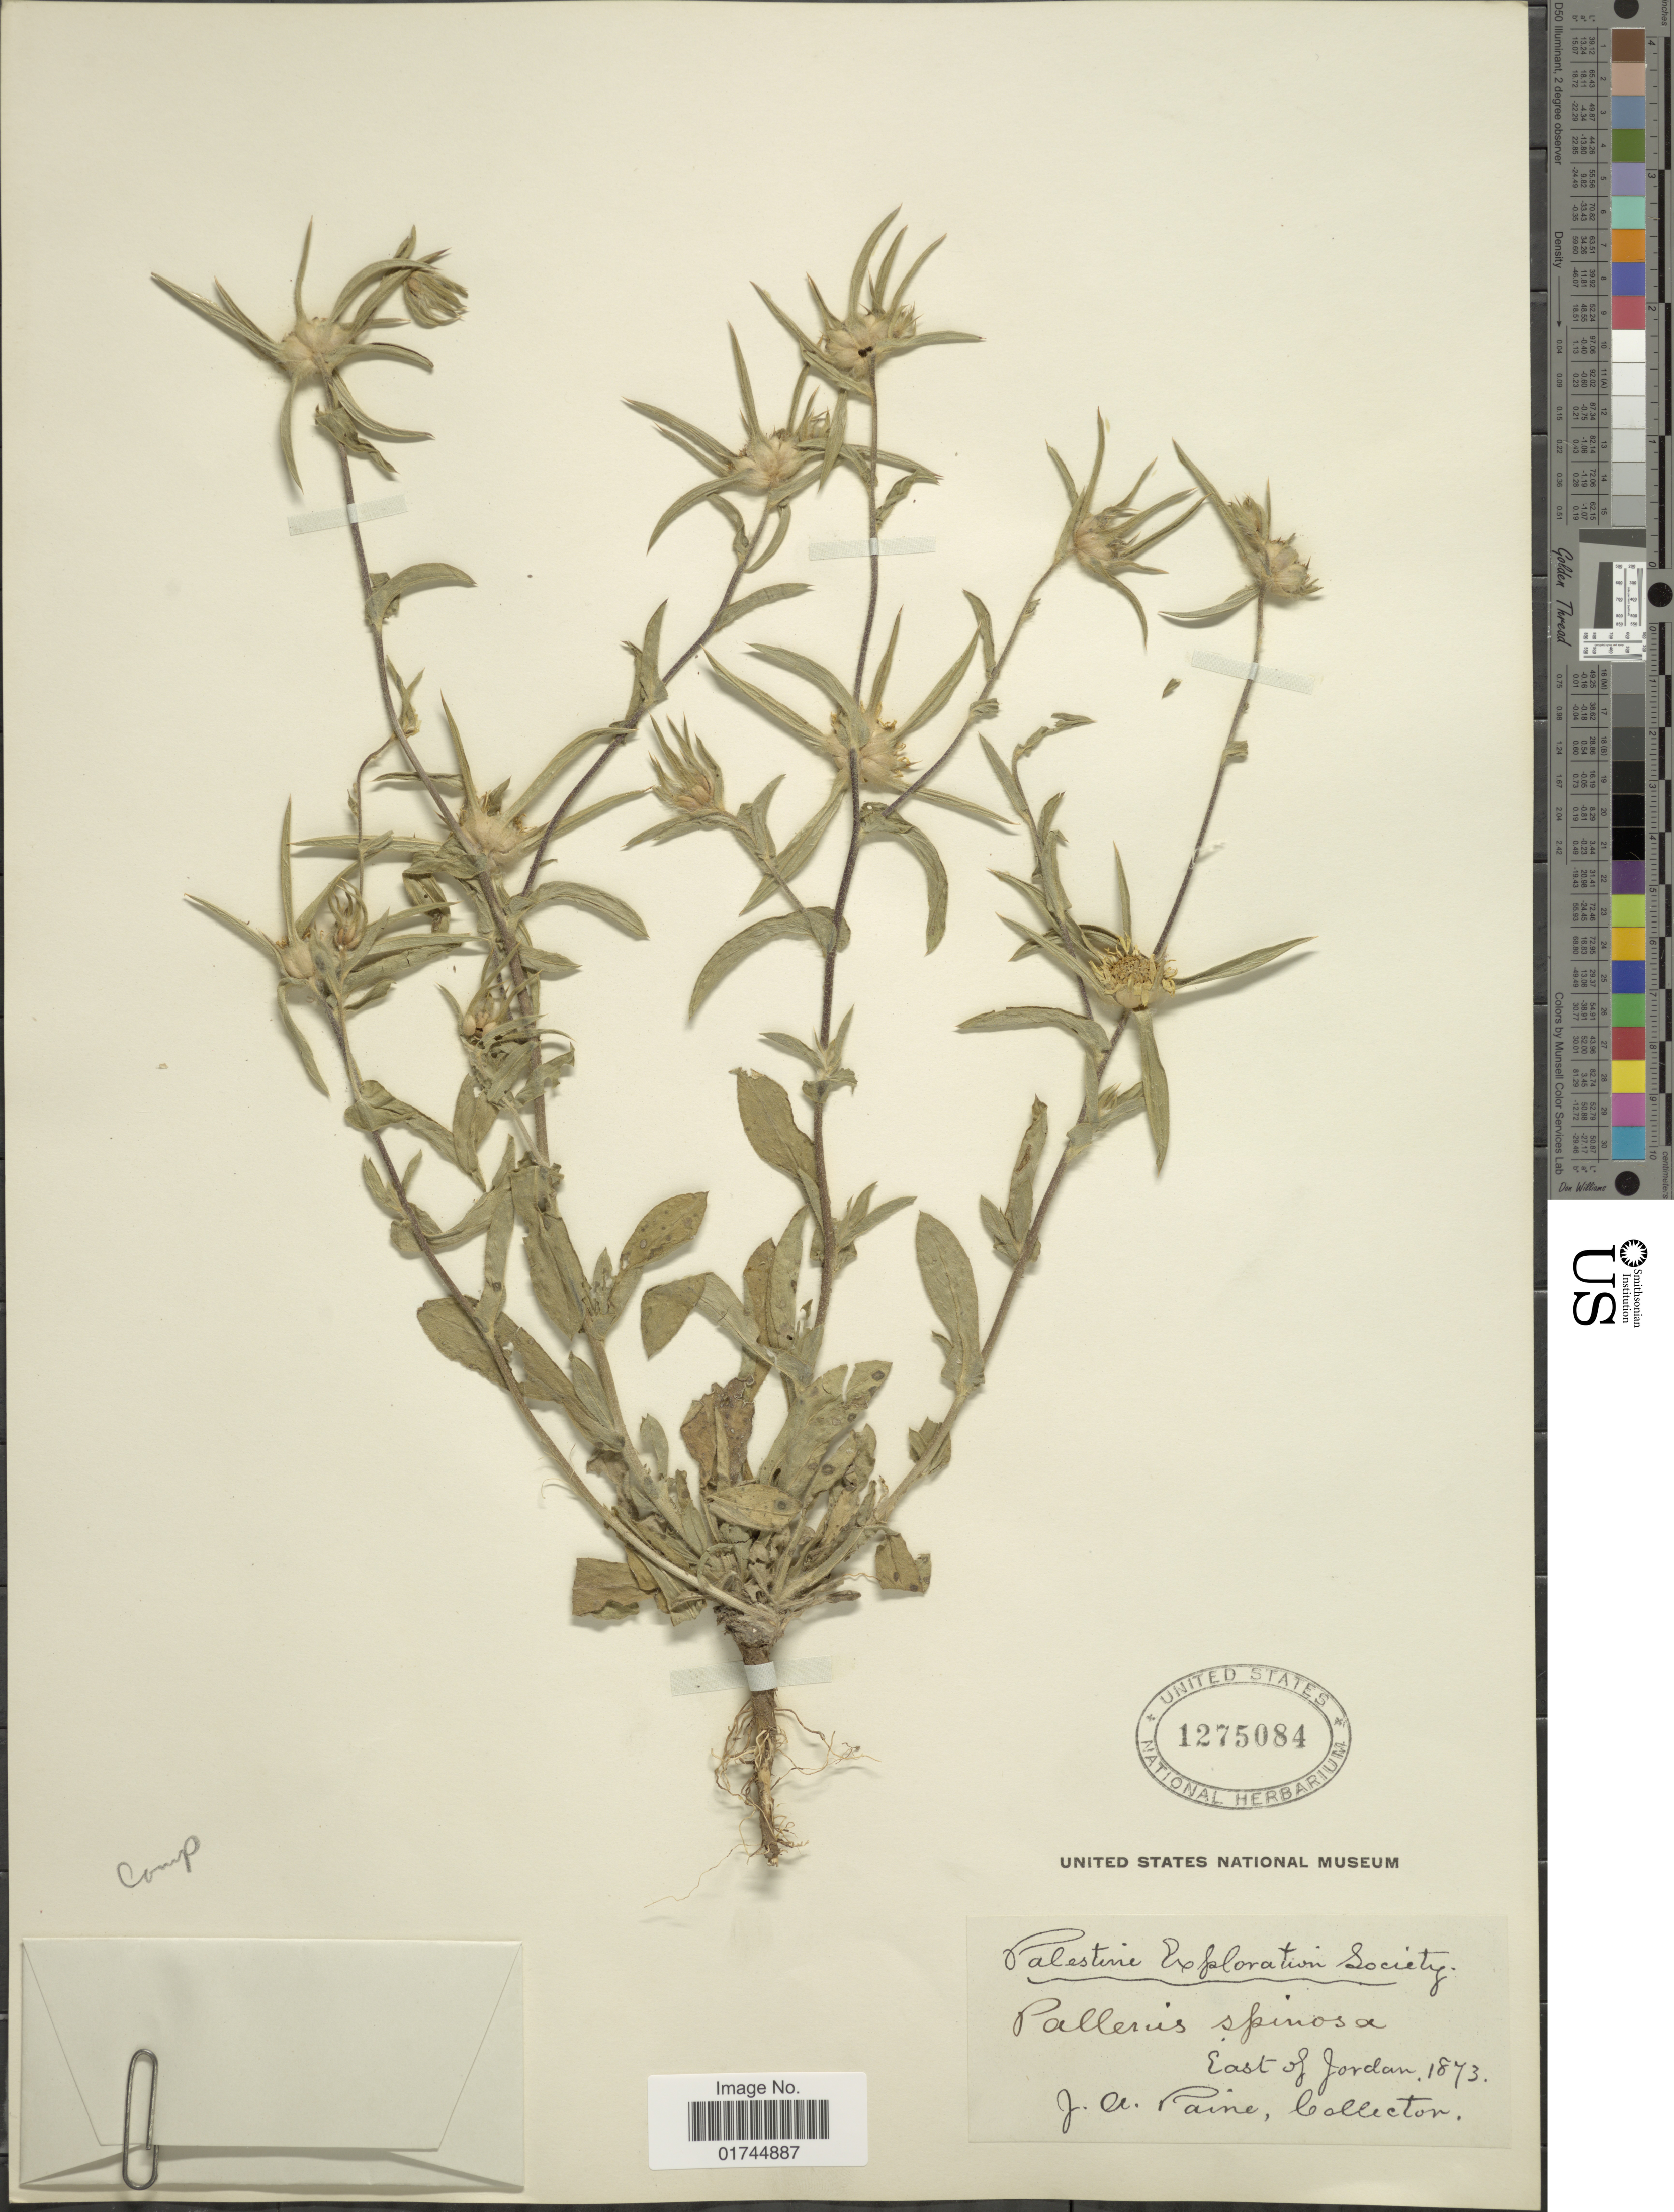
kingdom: Plantae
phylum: Tracheophyta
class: Magnoliopsida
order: Asterales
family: Asteraceae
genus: Pallenis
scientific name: Pallenis spinosa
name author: (L.) Cass.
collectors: J. A. Paine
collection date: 1873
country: Jordan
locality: East of Jordan.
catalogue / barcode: US 1275084